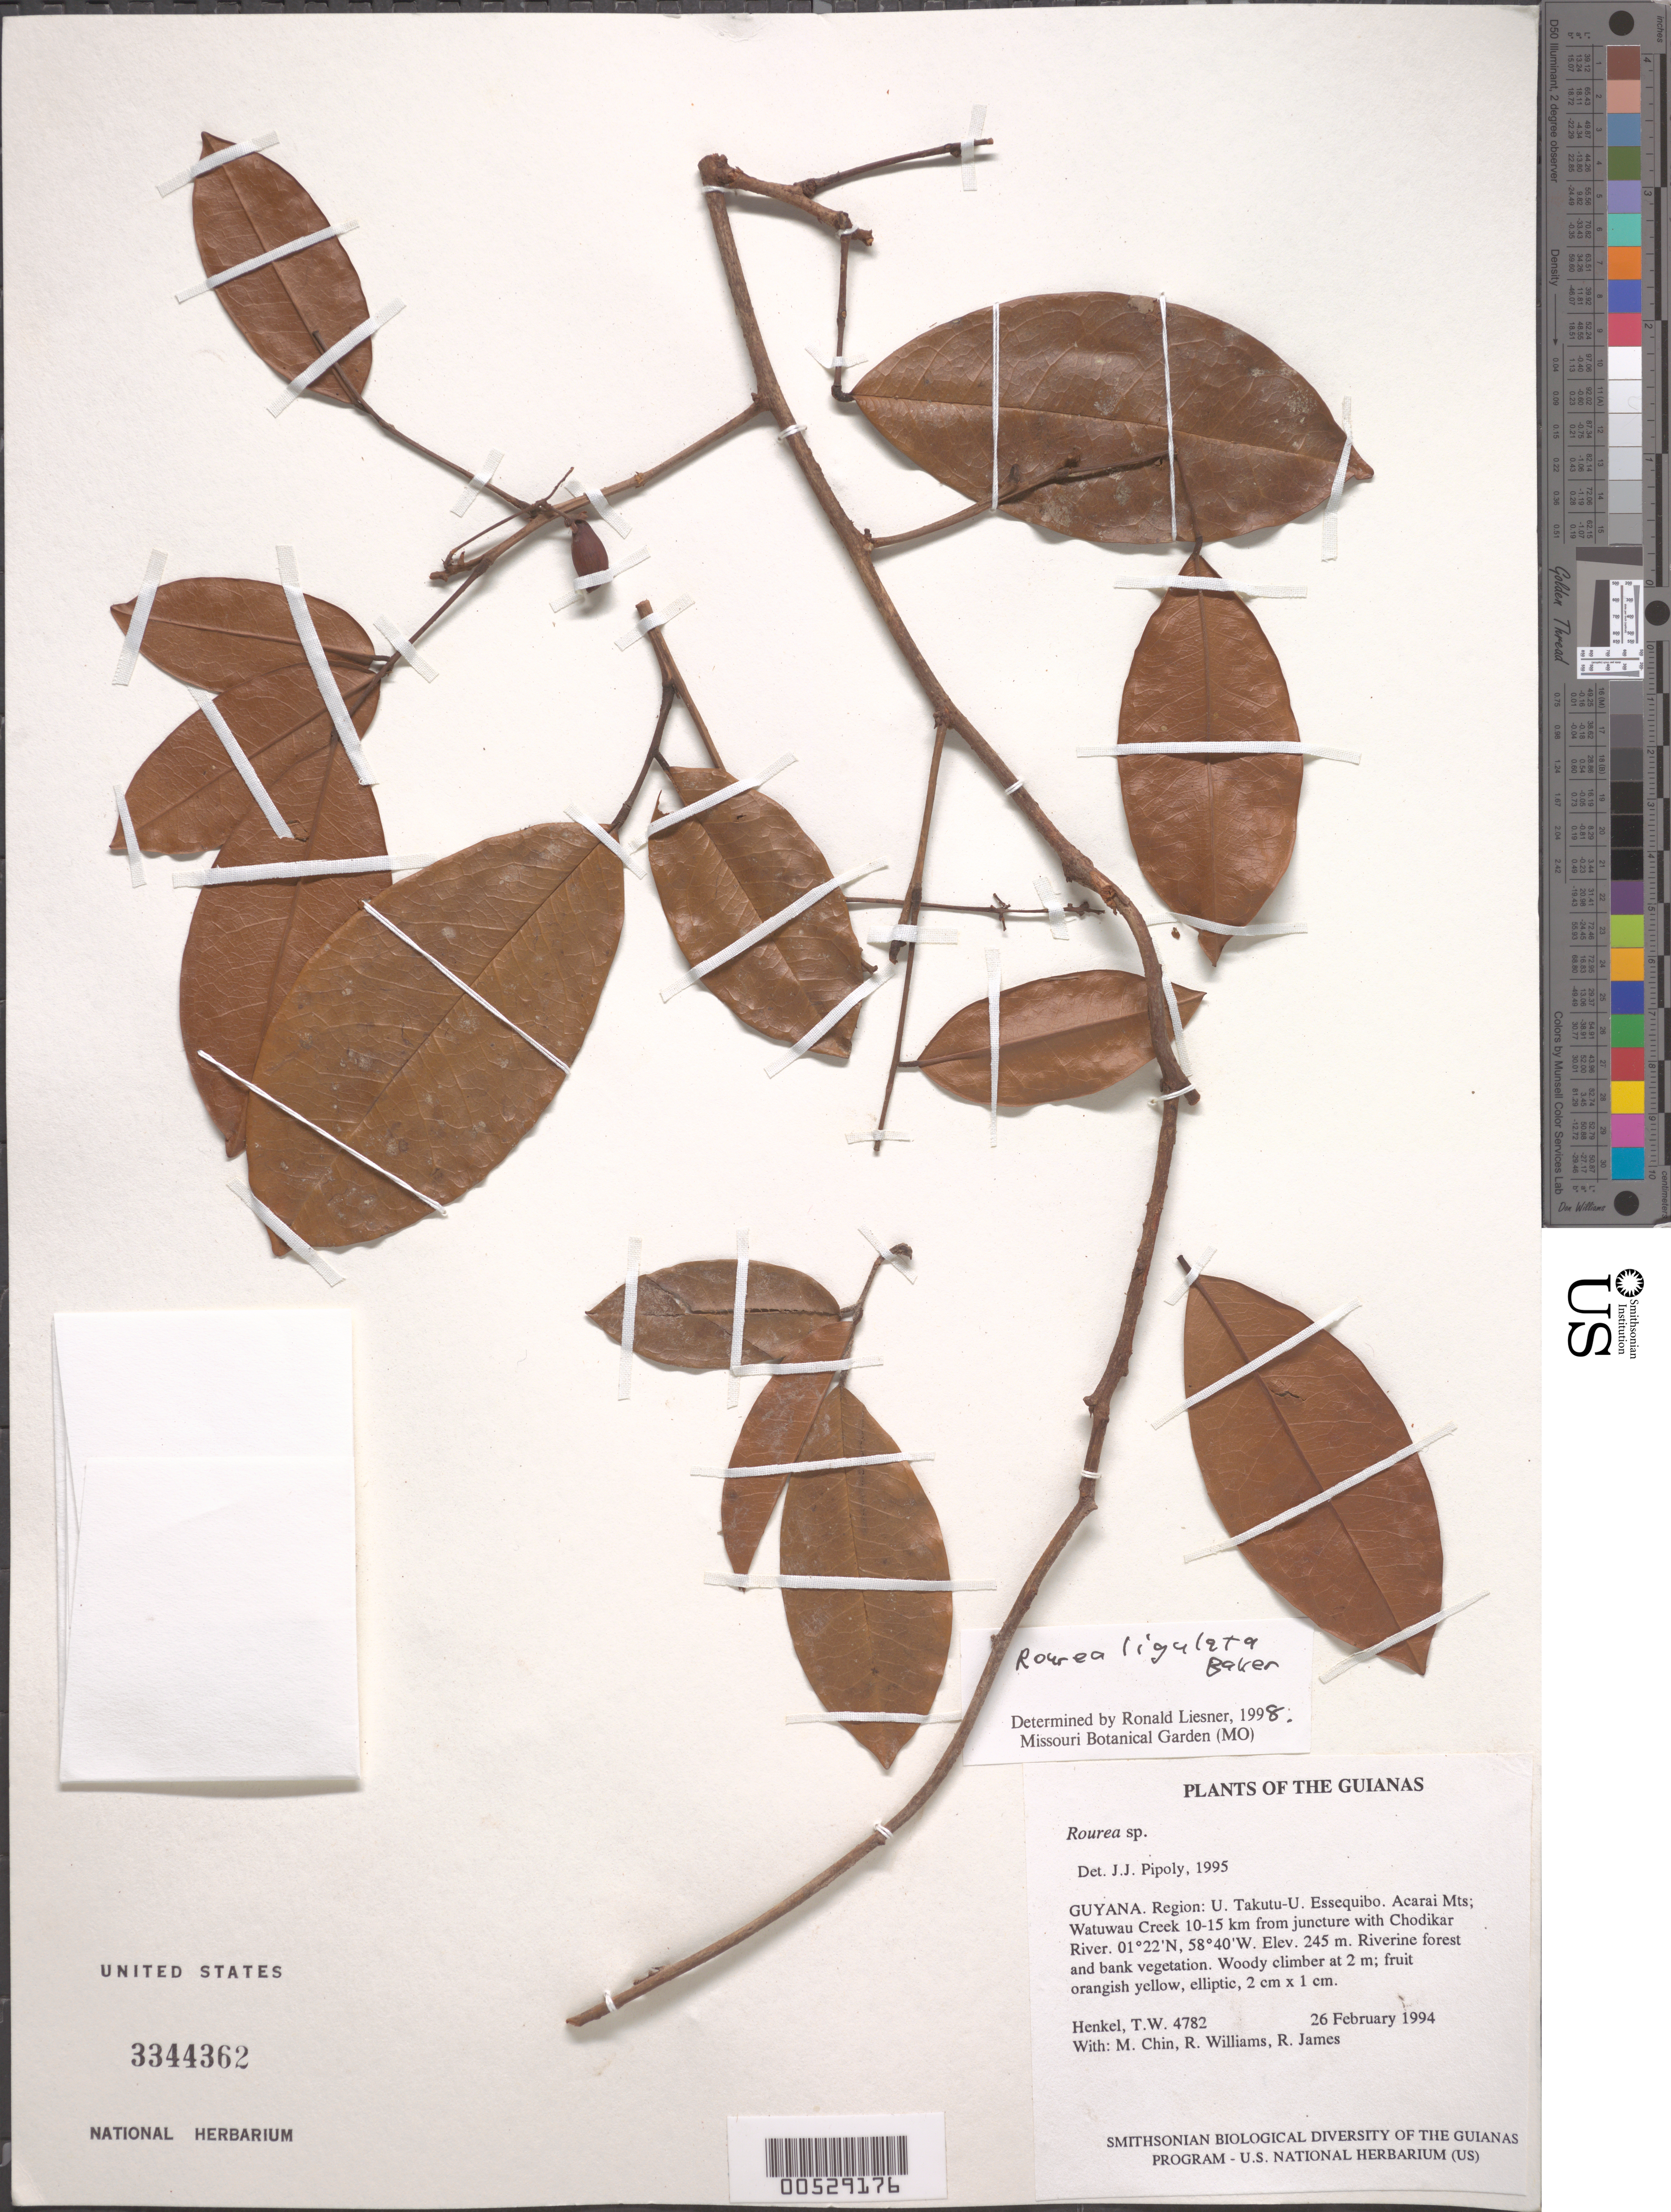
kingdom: Plantae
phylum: Tracheophyta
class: Magnoliopsida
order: Oxalidales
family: Connaraceae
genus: Rourea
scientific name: Rourea sp.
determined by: Pipoly, J. J., III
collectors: T. Henkel, M. Chin, R. Williams & R. James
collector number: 4782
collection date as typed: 26 February 1994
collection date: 1994-02-26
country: Guyana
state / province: U. Takutu-U. Essequibo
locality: Acarai Mts; Watuwau Creek 10-15 km from juncture with Chodikar River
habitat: Riverine forest and bank vegetation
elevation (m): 245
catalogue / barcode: US 3344362